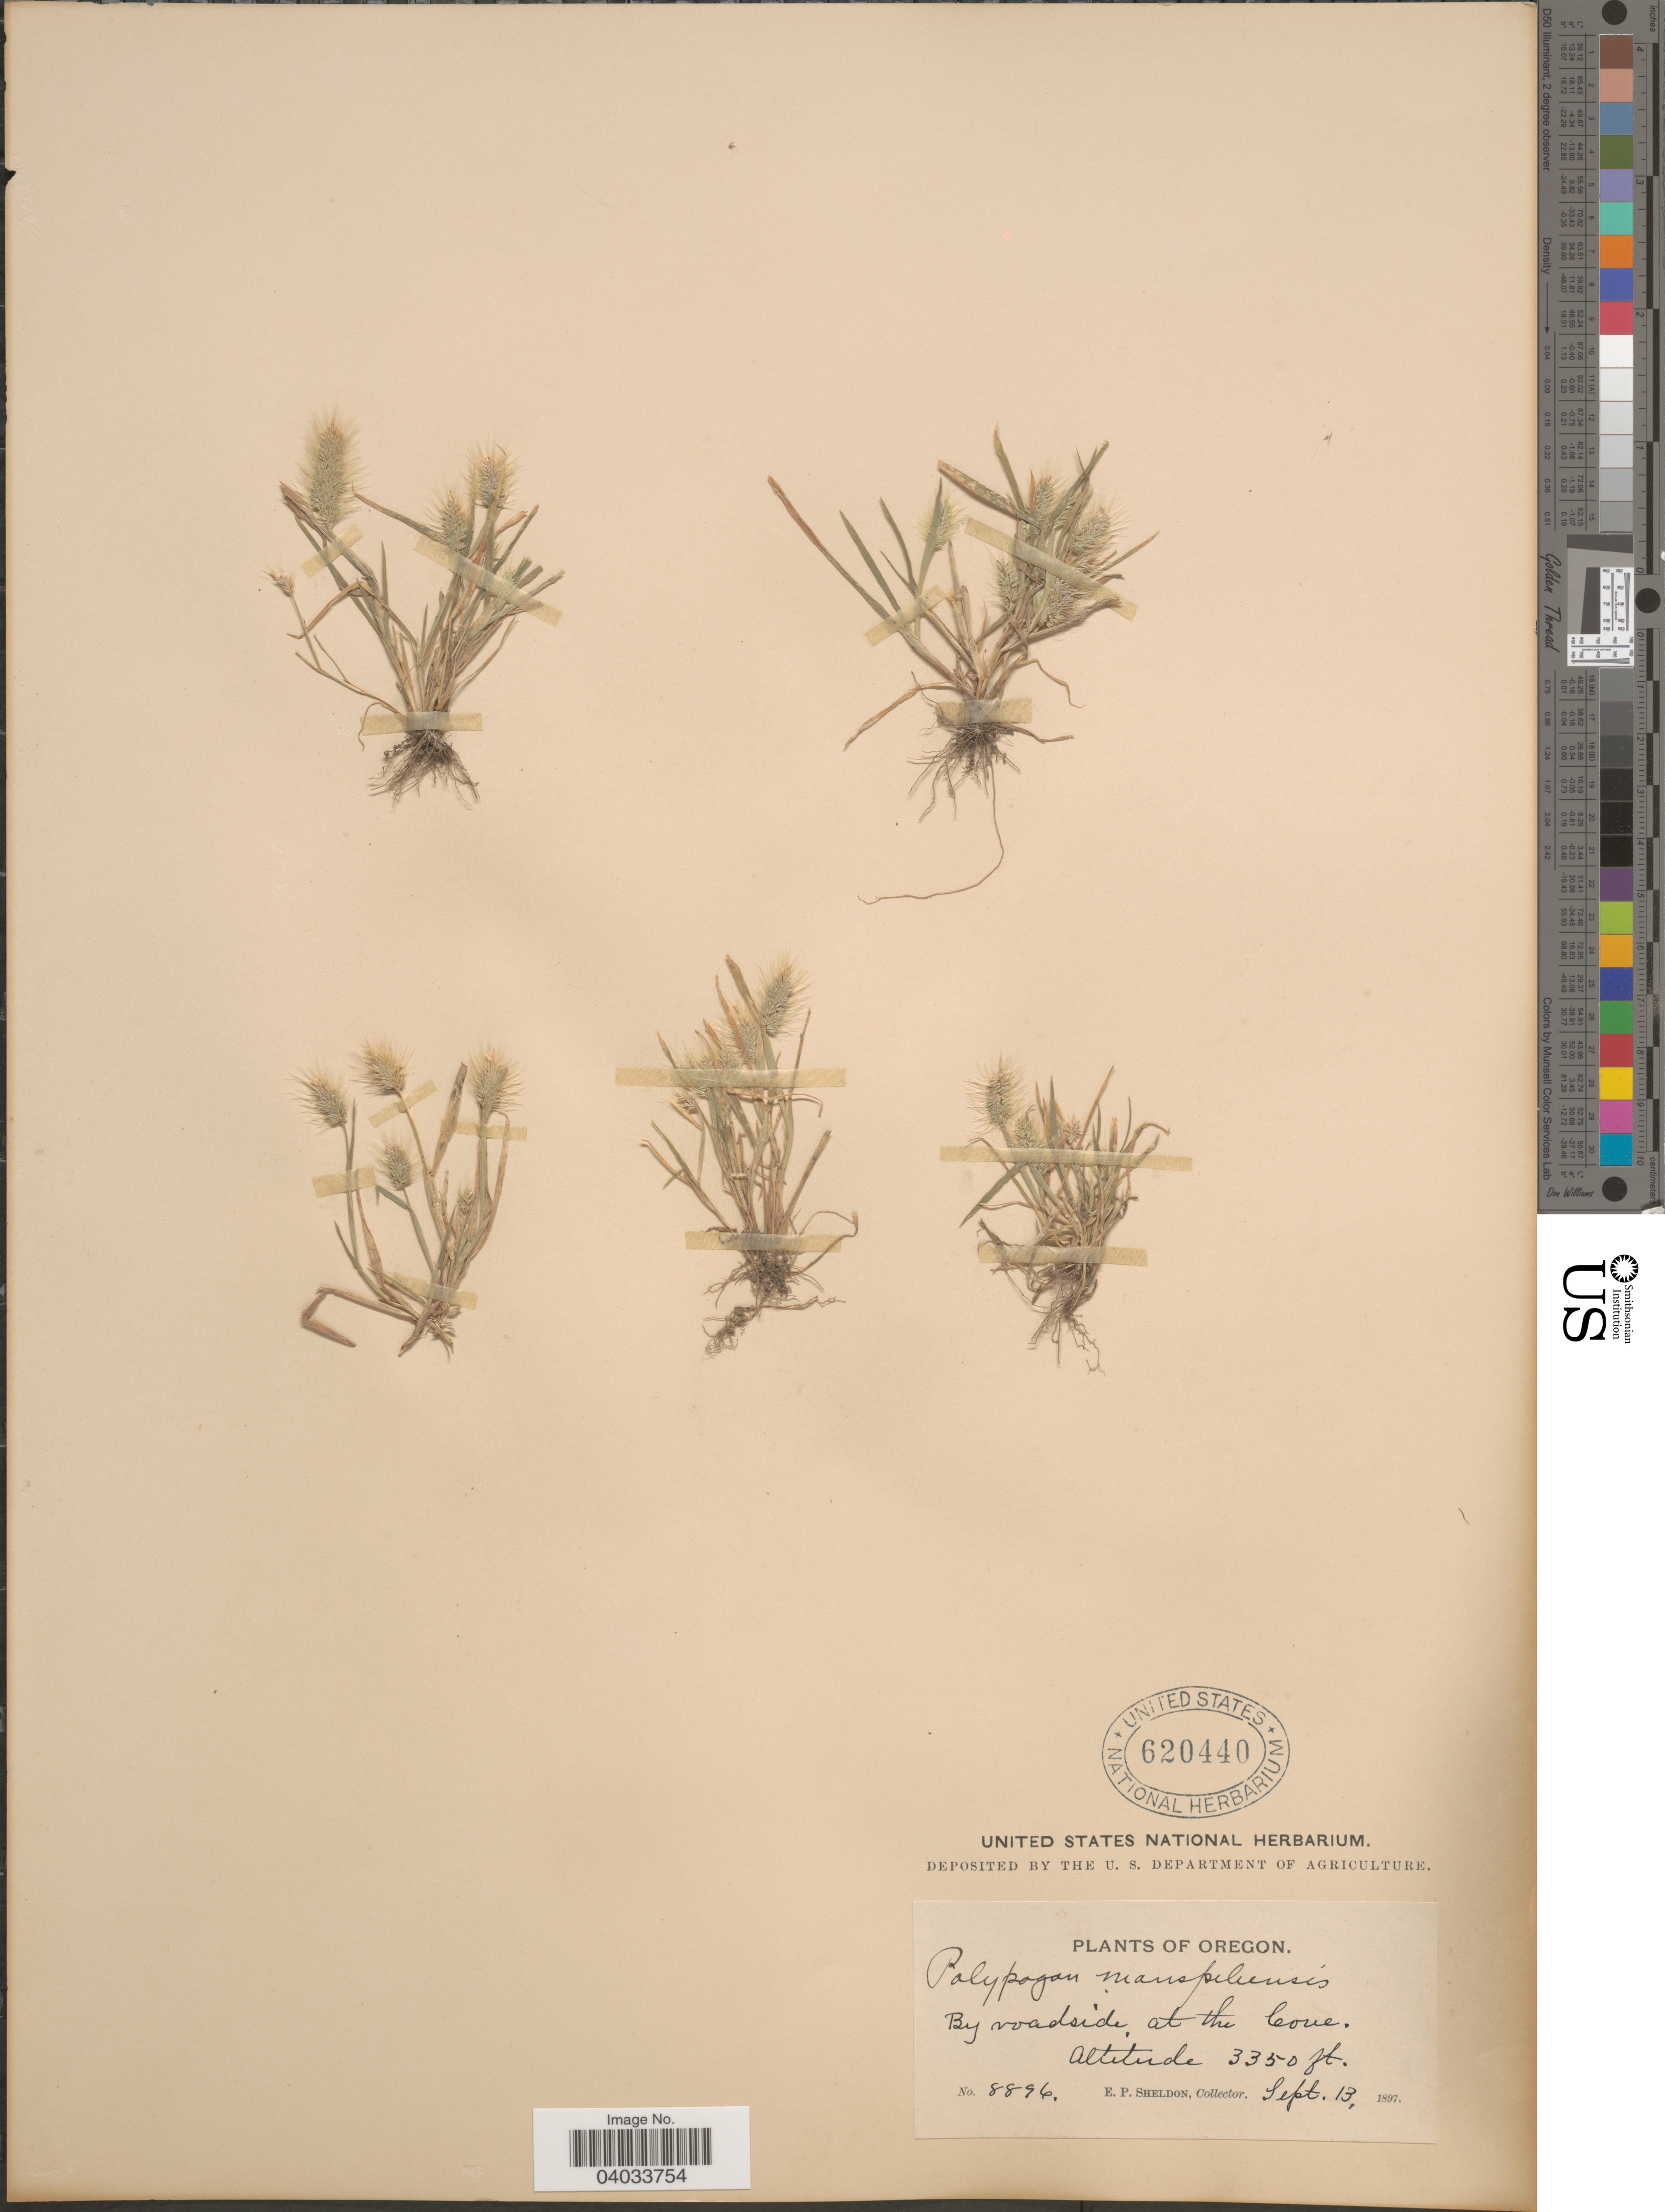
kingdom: Plantae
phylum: Tracheophyta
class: Liliopsida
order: Poales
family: Poaceae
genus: Polypogon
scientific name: Polypogon monspeliensis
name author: (L.) Desf.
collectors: E. P. Sheldon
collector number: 8896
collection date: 1897-09-13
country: United States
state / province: Oregon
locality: By roadside, at the Cove.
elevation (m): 1021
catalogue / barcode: US 620440